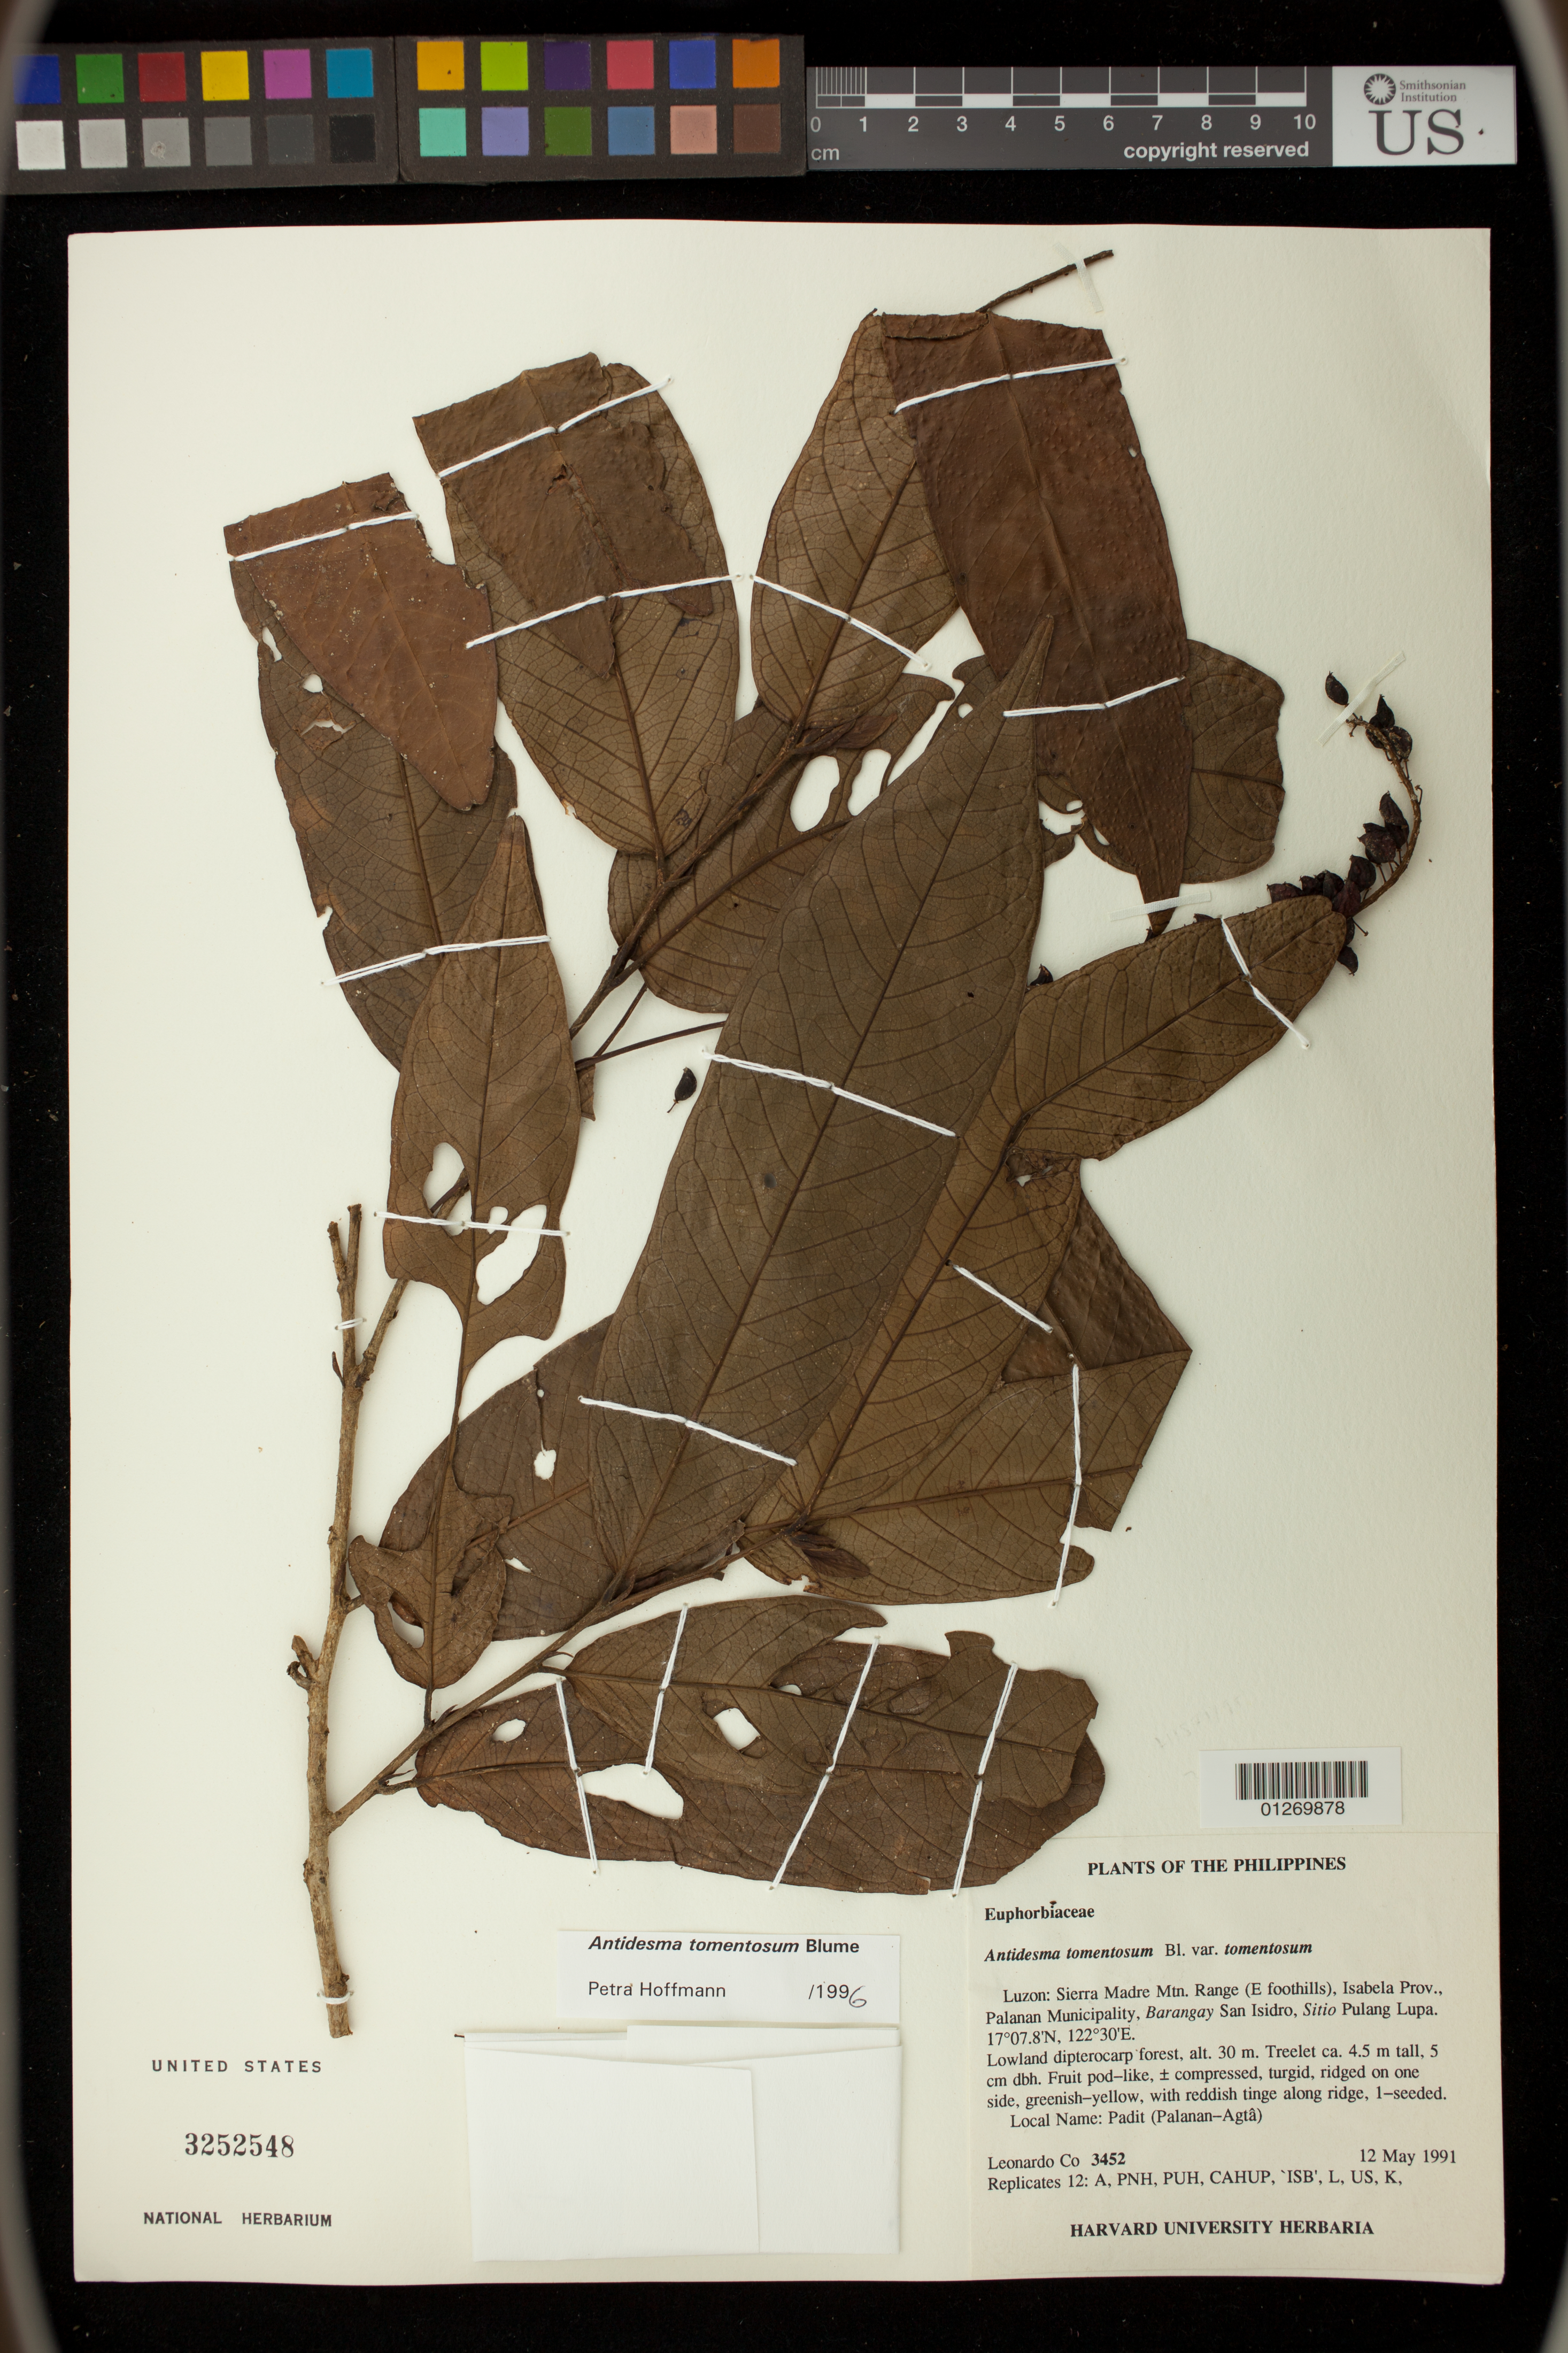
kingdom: Plantae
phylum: Tracheophyta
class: Magnoliopsida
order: Malpighiales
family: Phyllanthaceae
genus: Antidesma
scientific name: Antidesma tomentosum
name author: Blume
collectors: L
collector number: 3452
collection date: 1991-05-12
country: Philippines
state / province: Cagayan Valley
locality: Luzon: Sierra madre Mtn. Range (E foothills), Isabela Prov., Palanan Municipality, Barangay San Isidro, Sitio Pulang Lupa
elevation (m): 30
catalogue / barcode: US 3252548